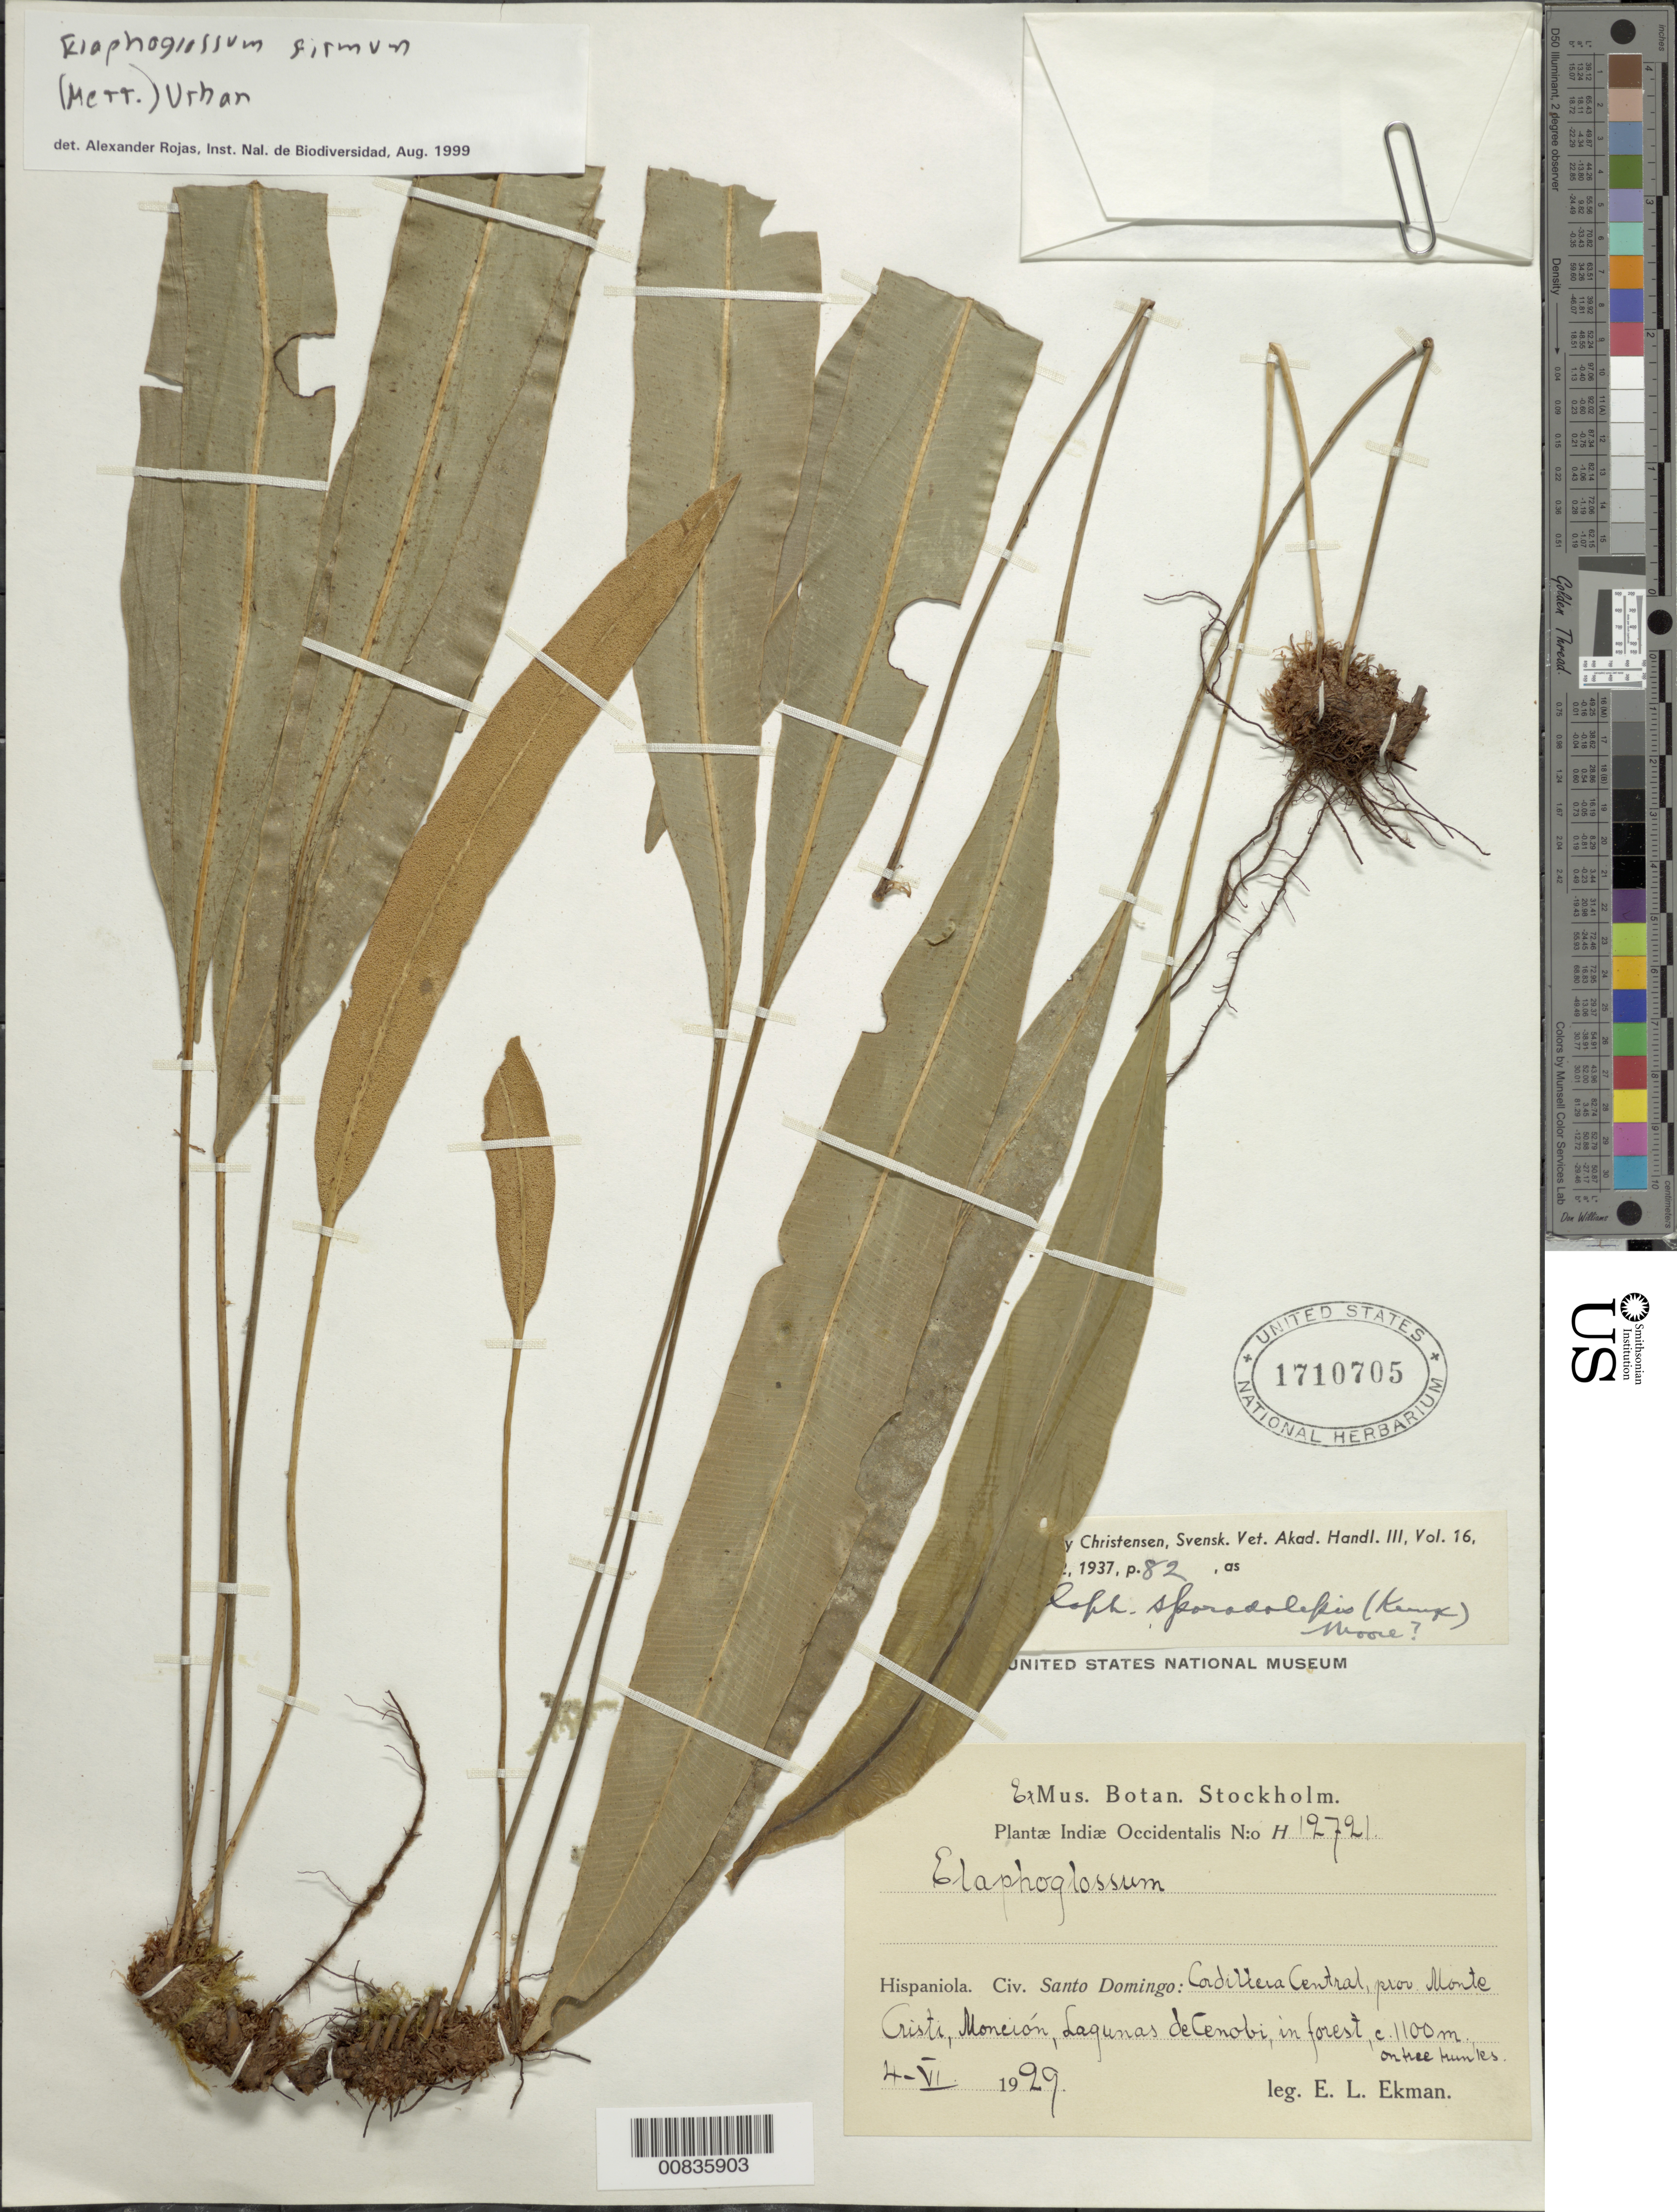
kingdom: Plantae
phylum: Tracheophyta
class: Polypodiopsida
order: Polypodiales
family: Dryopteridaceae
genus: Elaphoglossum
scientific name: Elaphoglossum firmum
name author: (Mett.) Urb.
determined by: Rojas, A.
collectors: E. L. Ekman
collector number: H 12721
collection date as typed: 04 Jun 1929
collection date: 1929-06-04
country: Dominican Republic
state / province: Monte Cristi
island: Hispaniola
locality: Cordillera Central, Monción, Lagunas de Cenobí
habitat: Forest, on tree trunks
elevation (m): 1100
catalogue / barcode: US 1710705